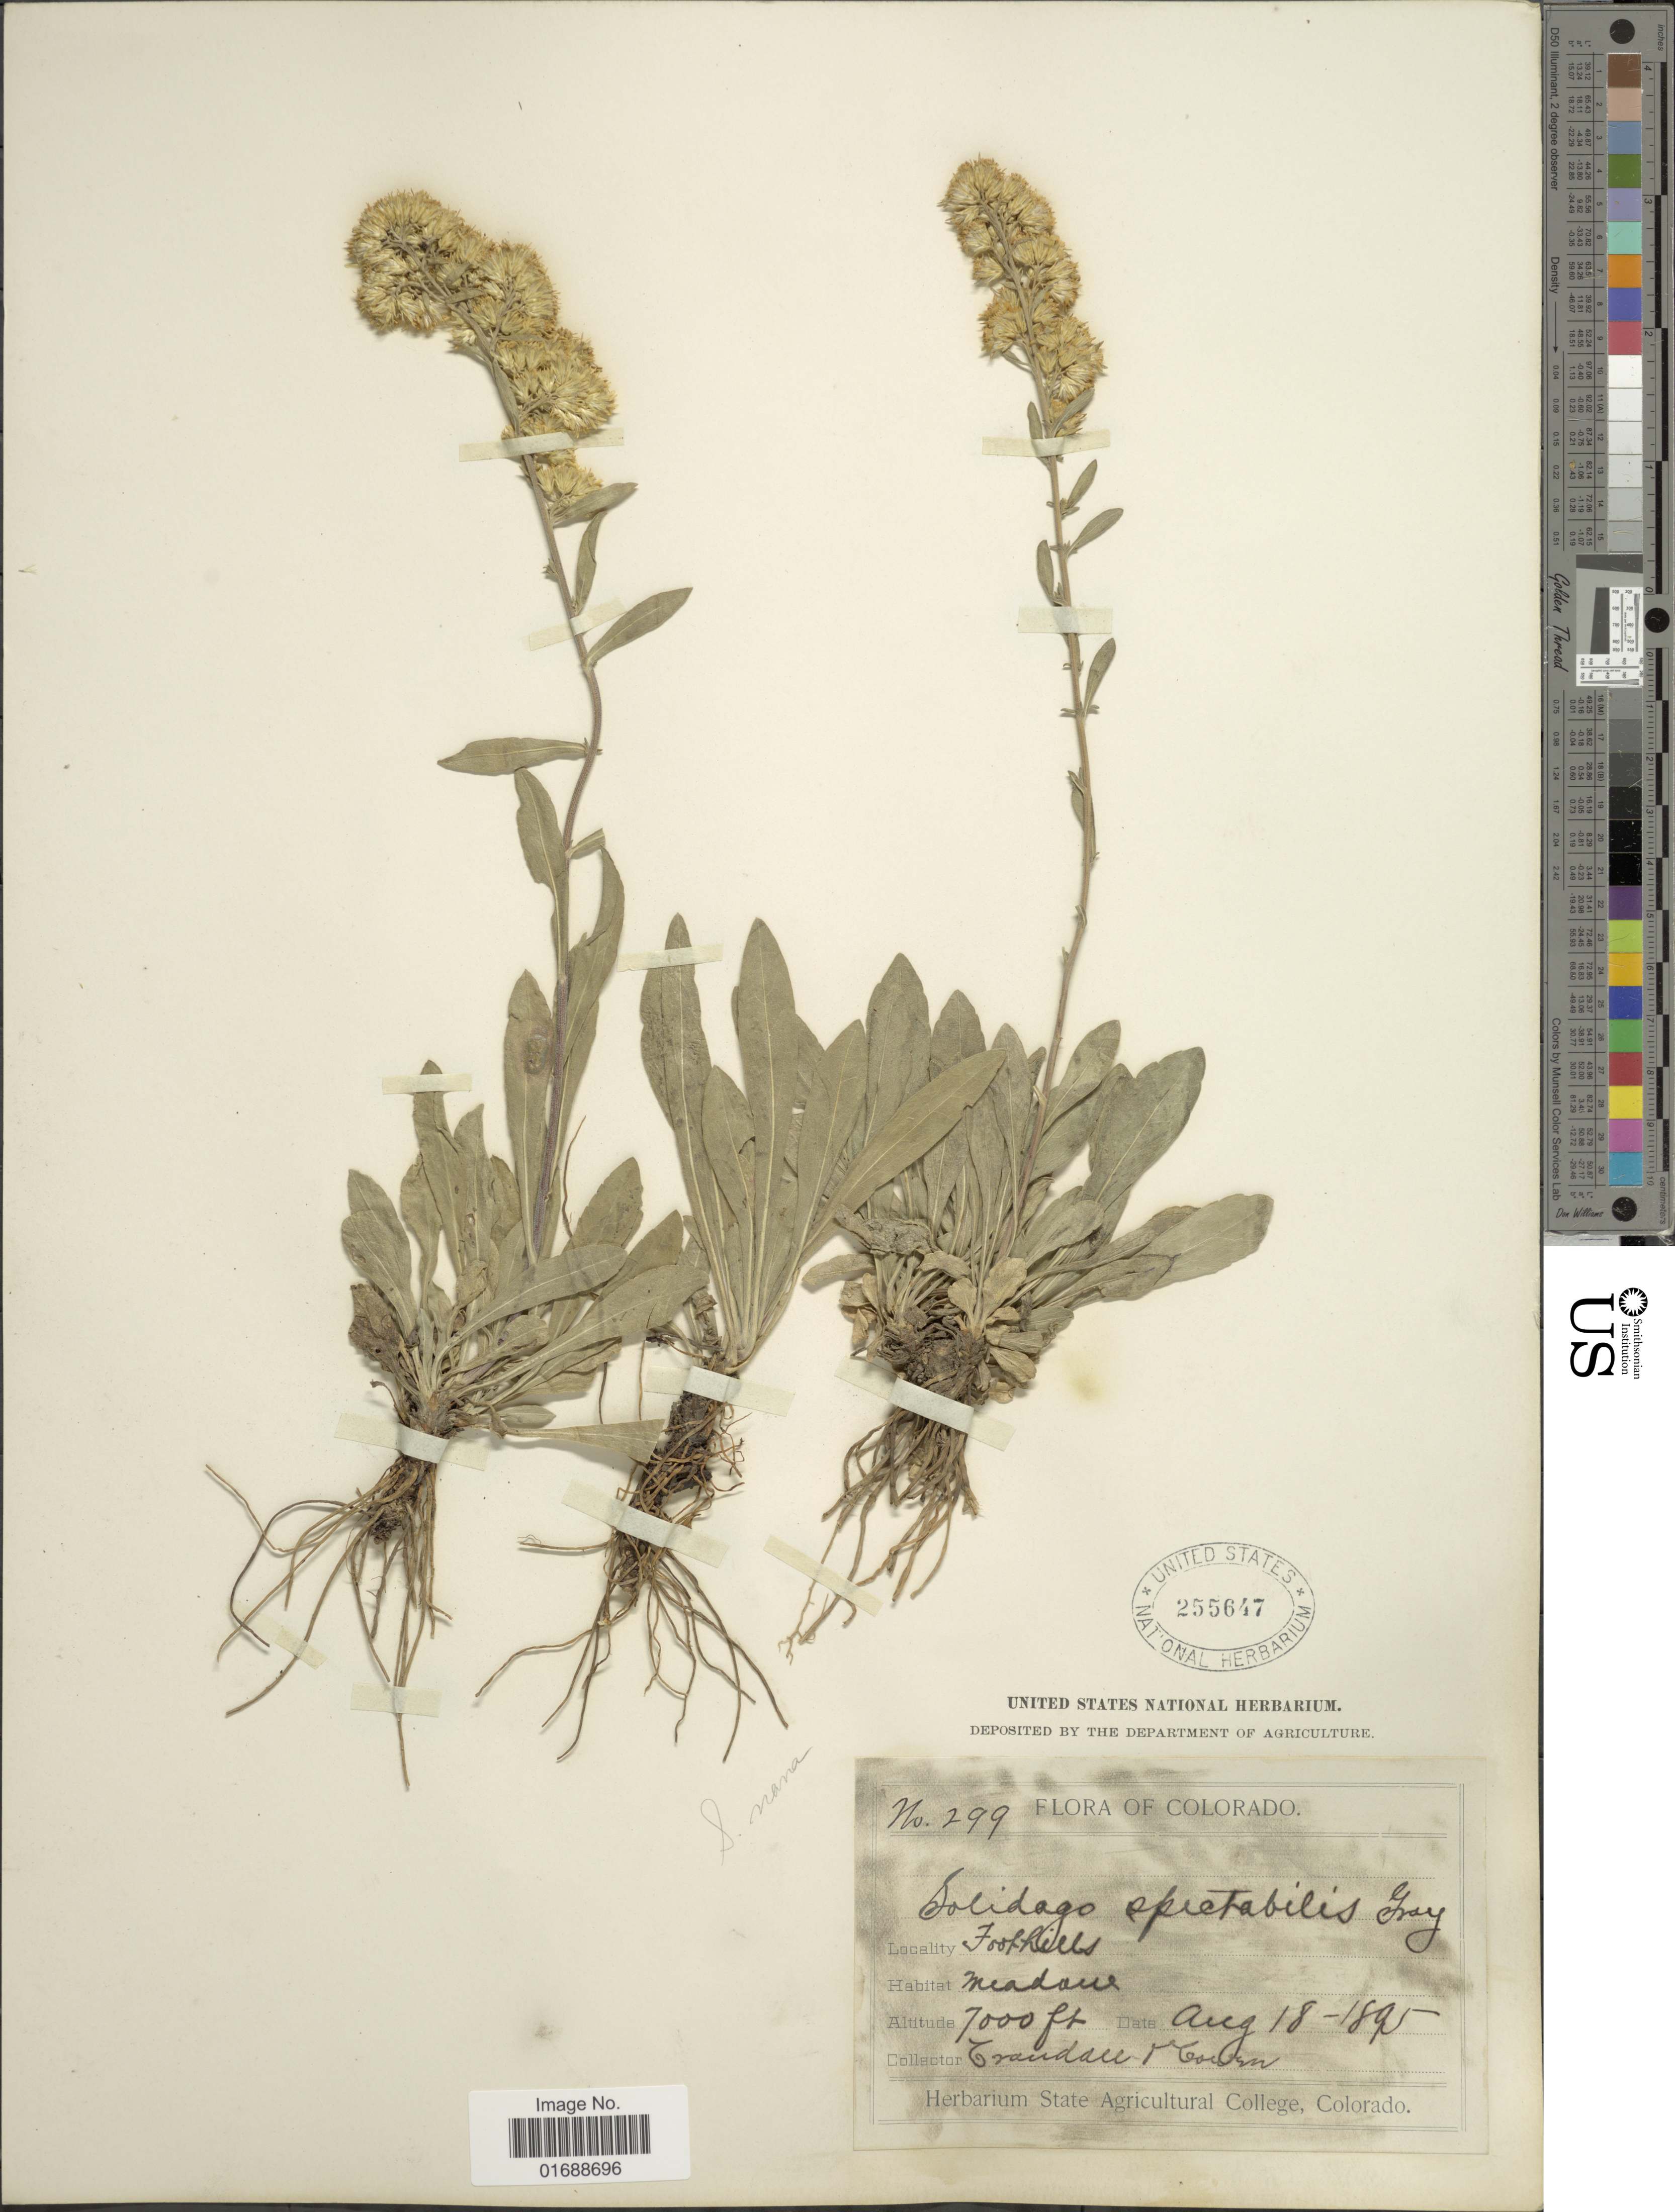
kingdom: Plantae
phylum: Tracheophyta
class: Magnoliopsida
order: Asterales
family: Asteraceae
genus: Solidago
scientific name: Solidago nana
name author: Nutt.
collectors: -. Crandall & -. Cowen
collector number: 299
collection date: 1895-08-18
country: United States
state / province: Colorado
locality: Foothills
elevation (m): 2134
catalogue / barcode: US 255647